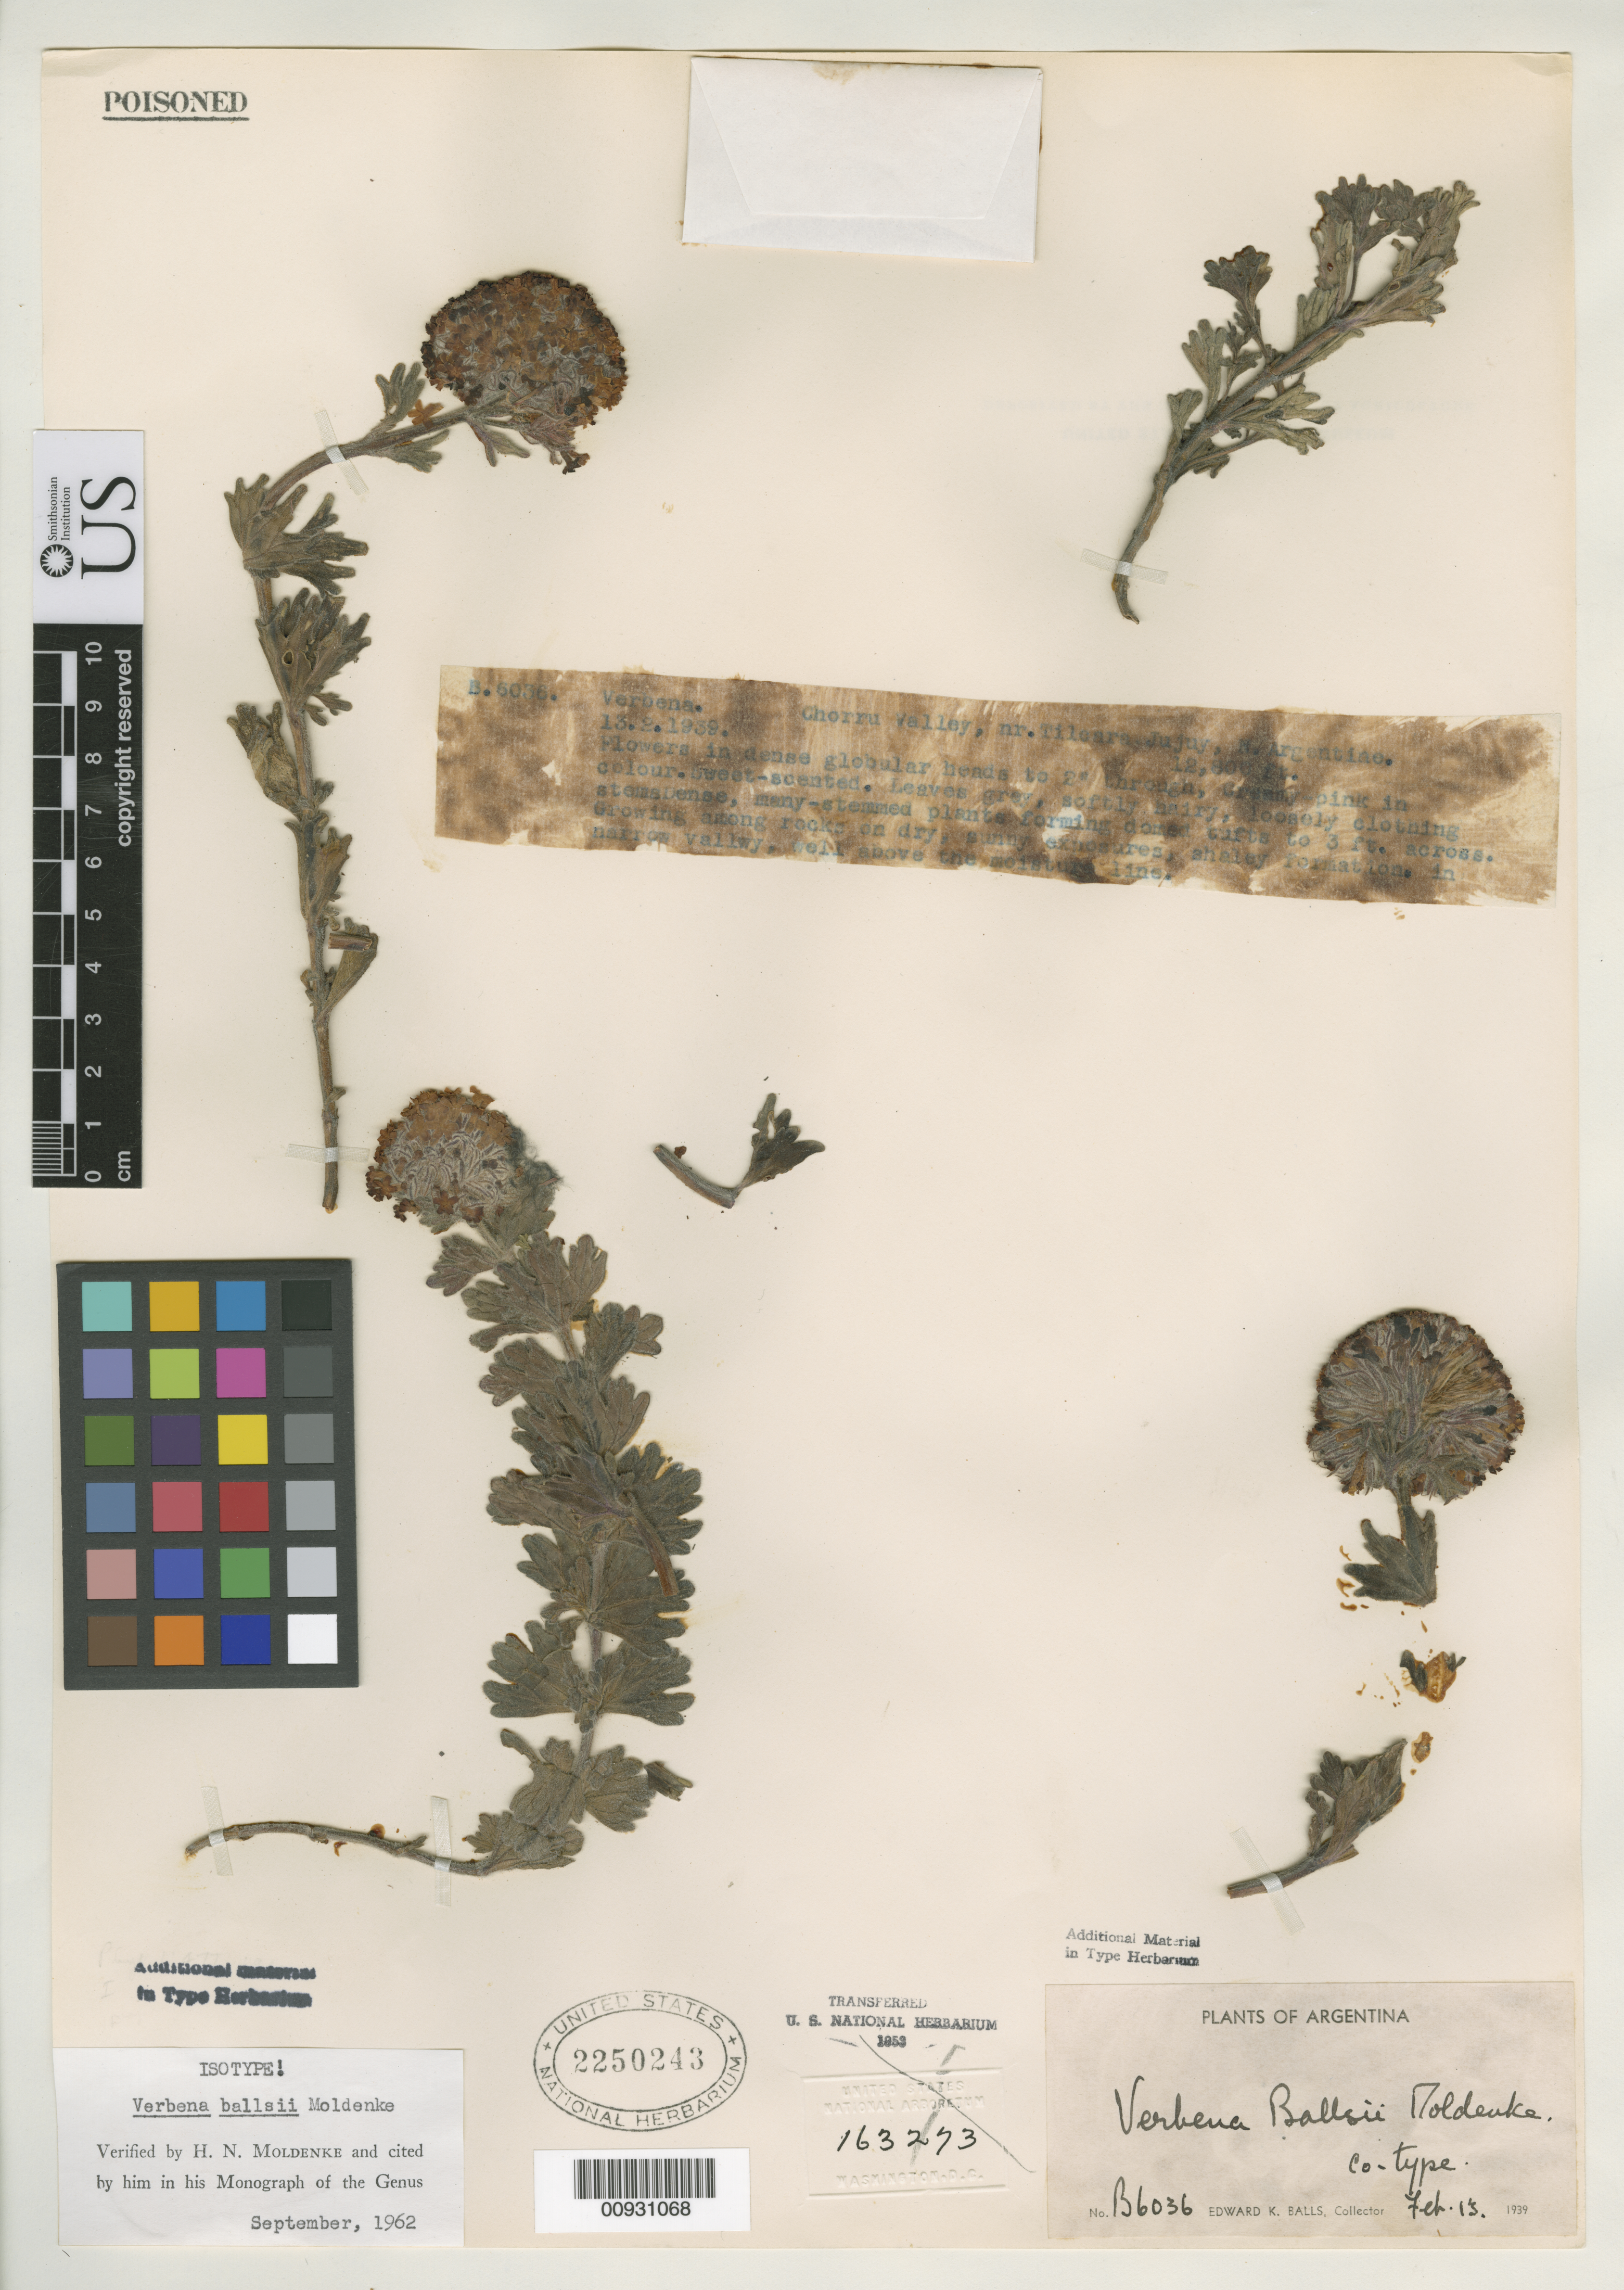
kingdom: Plantae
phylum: Tracheophyta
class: Magnoliopsida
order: Lamiales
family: Verbenaceae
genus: Verbena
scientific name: Verbena ballsii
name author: Moldenke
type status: Isotype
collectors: E. K. Balls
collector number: B 6036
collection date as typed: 13 Feb 1939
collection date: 1939-02-13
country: Argentina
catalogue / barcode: US 2250243